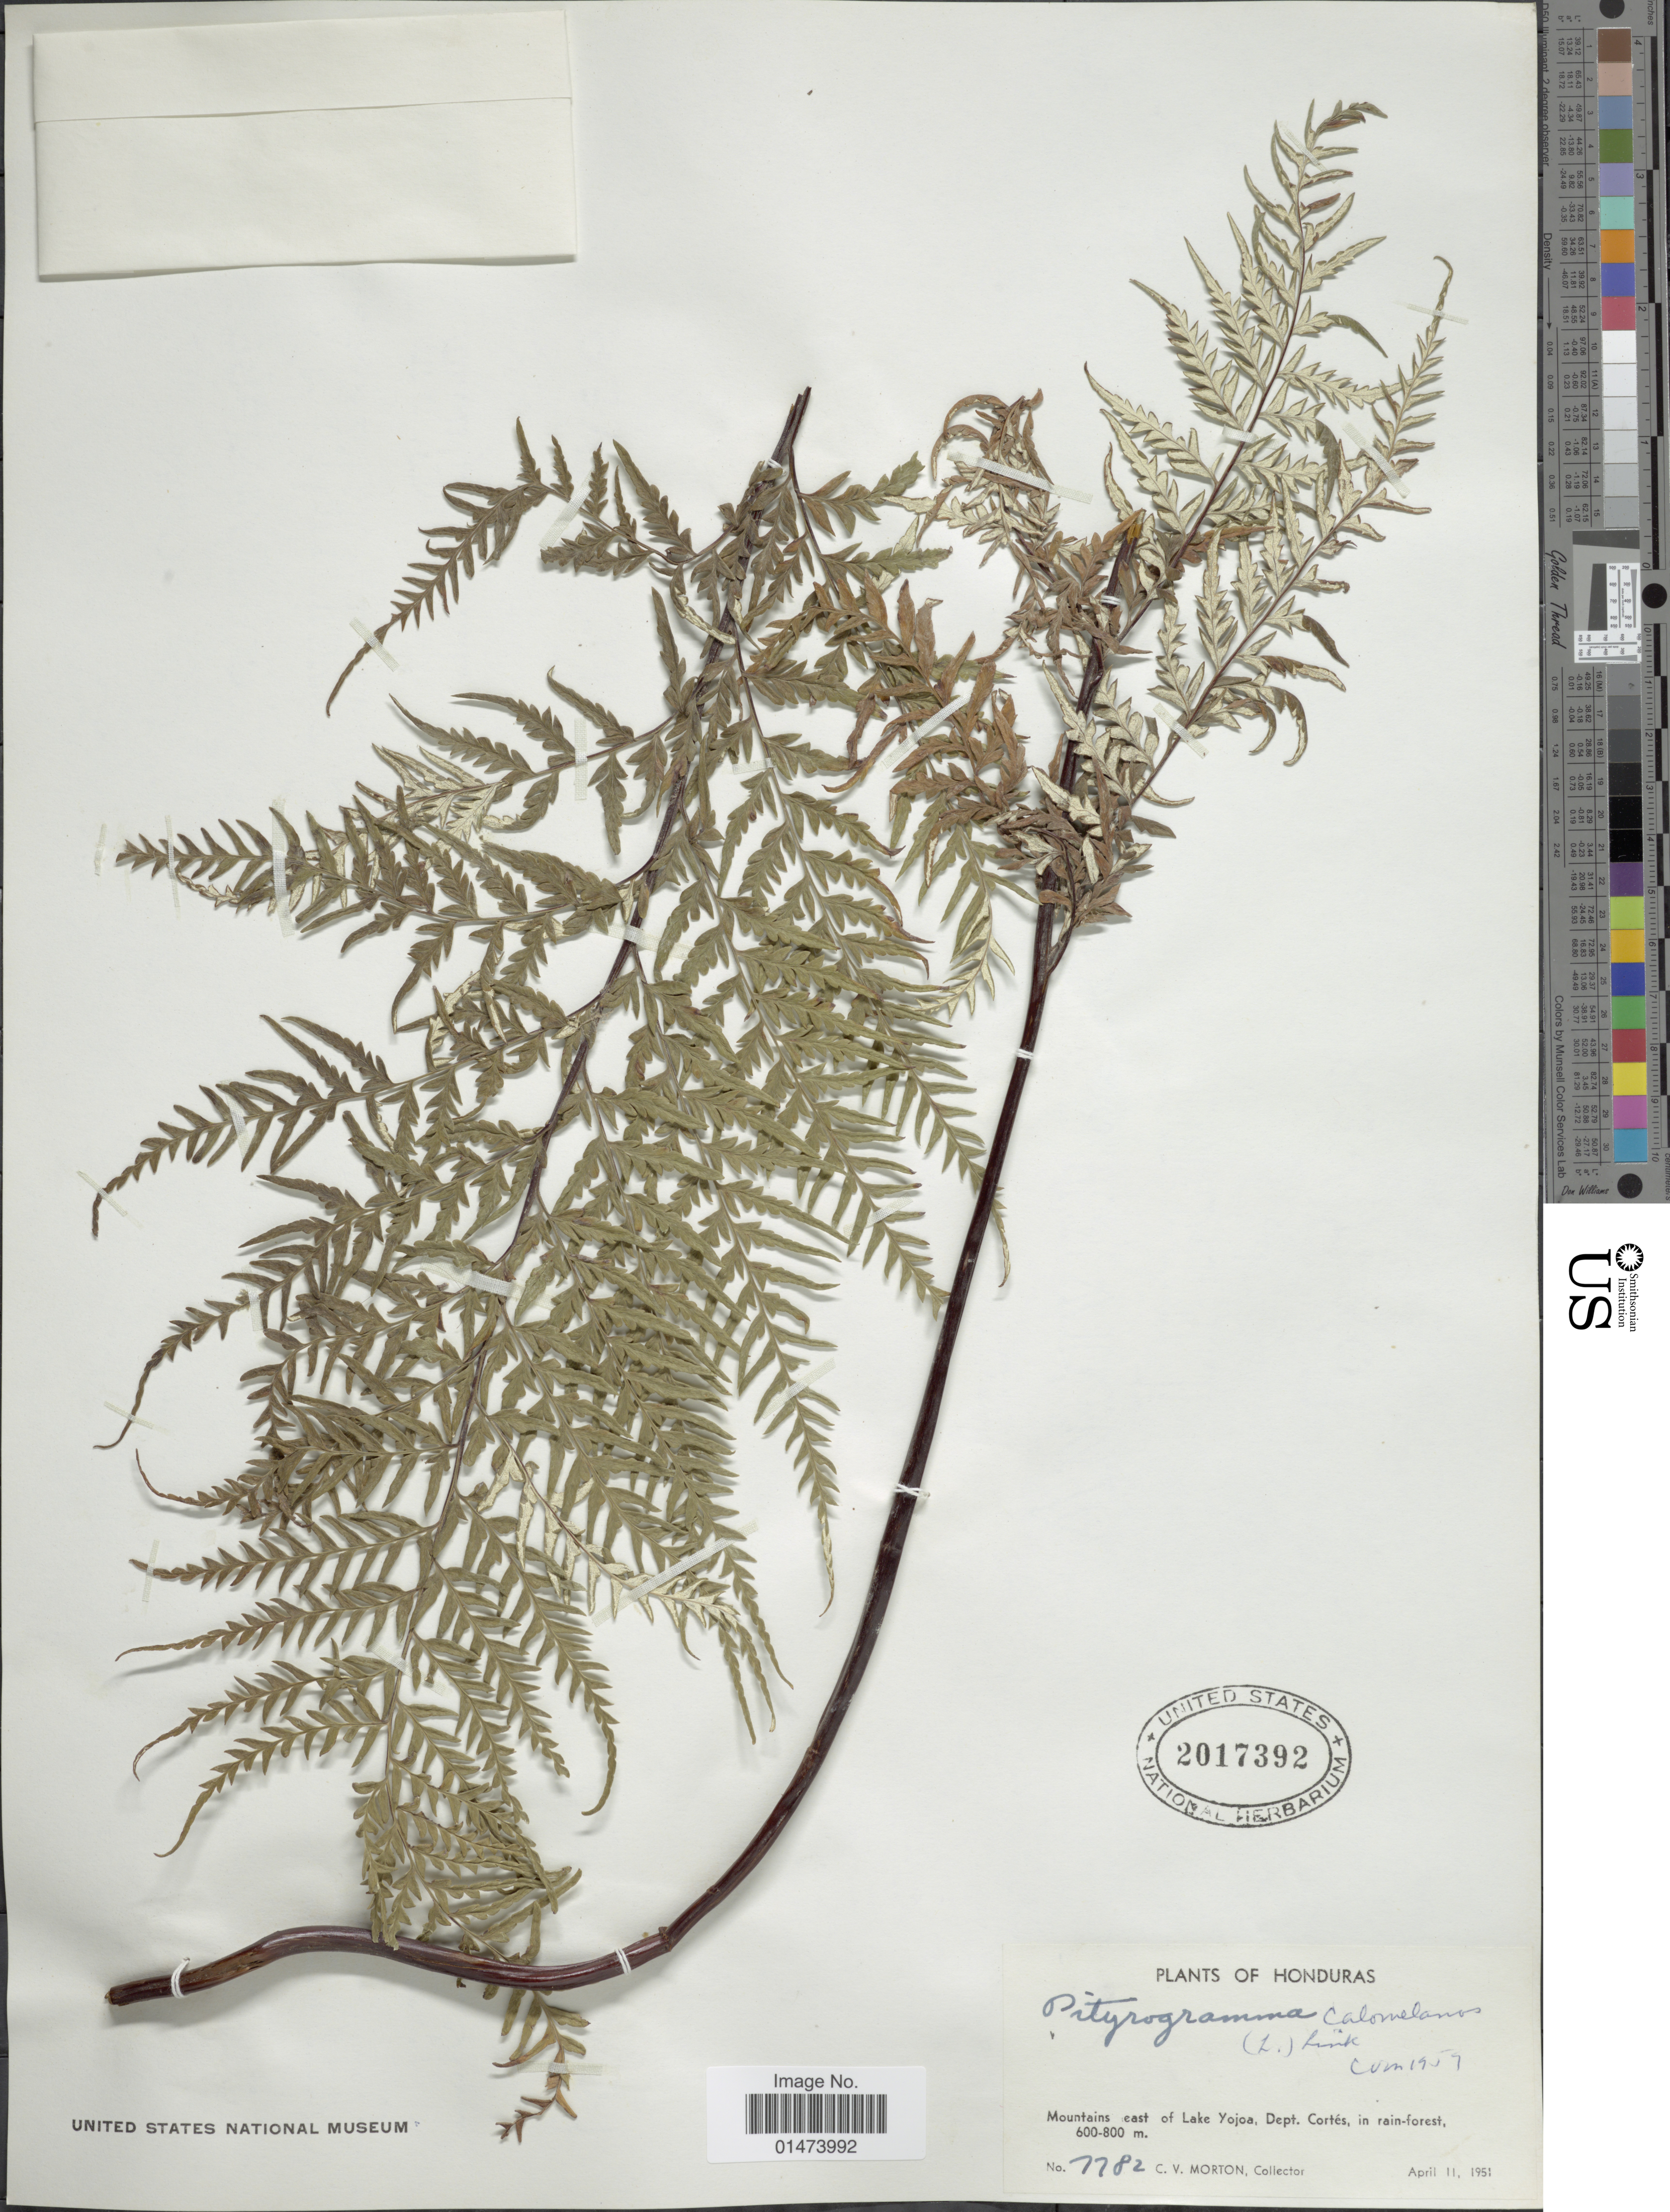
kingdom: Plantae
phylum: Tracheophyta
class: Polypodiopsida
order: Polypodiales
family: Pteridaceae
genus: Pityrogramma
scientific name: Pityrogramma calomelanos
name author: (L.) Link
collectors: C. V. Morton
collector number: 7782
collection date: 1951-04-11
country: Belize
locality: Mountains east of Lake Yojoa, dept. cortes, in rain-forest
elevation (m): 600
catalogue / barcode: US 2017392